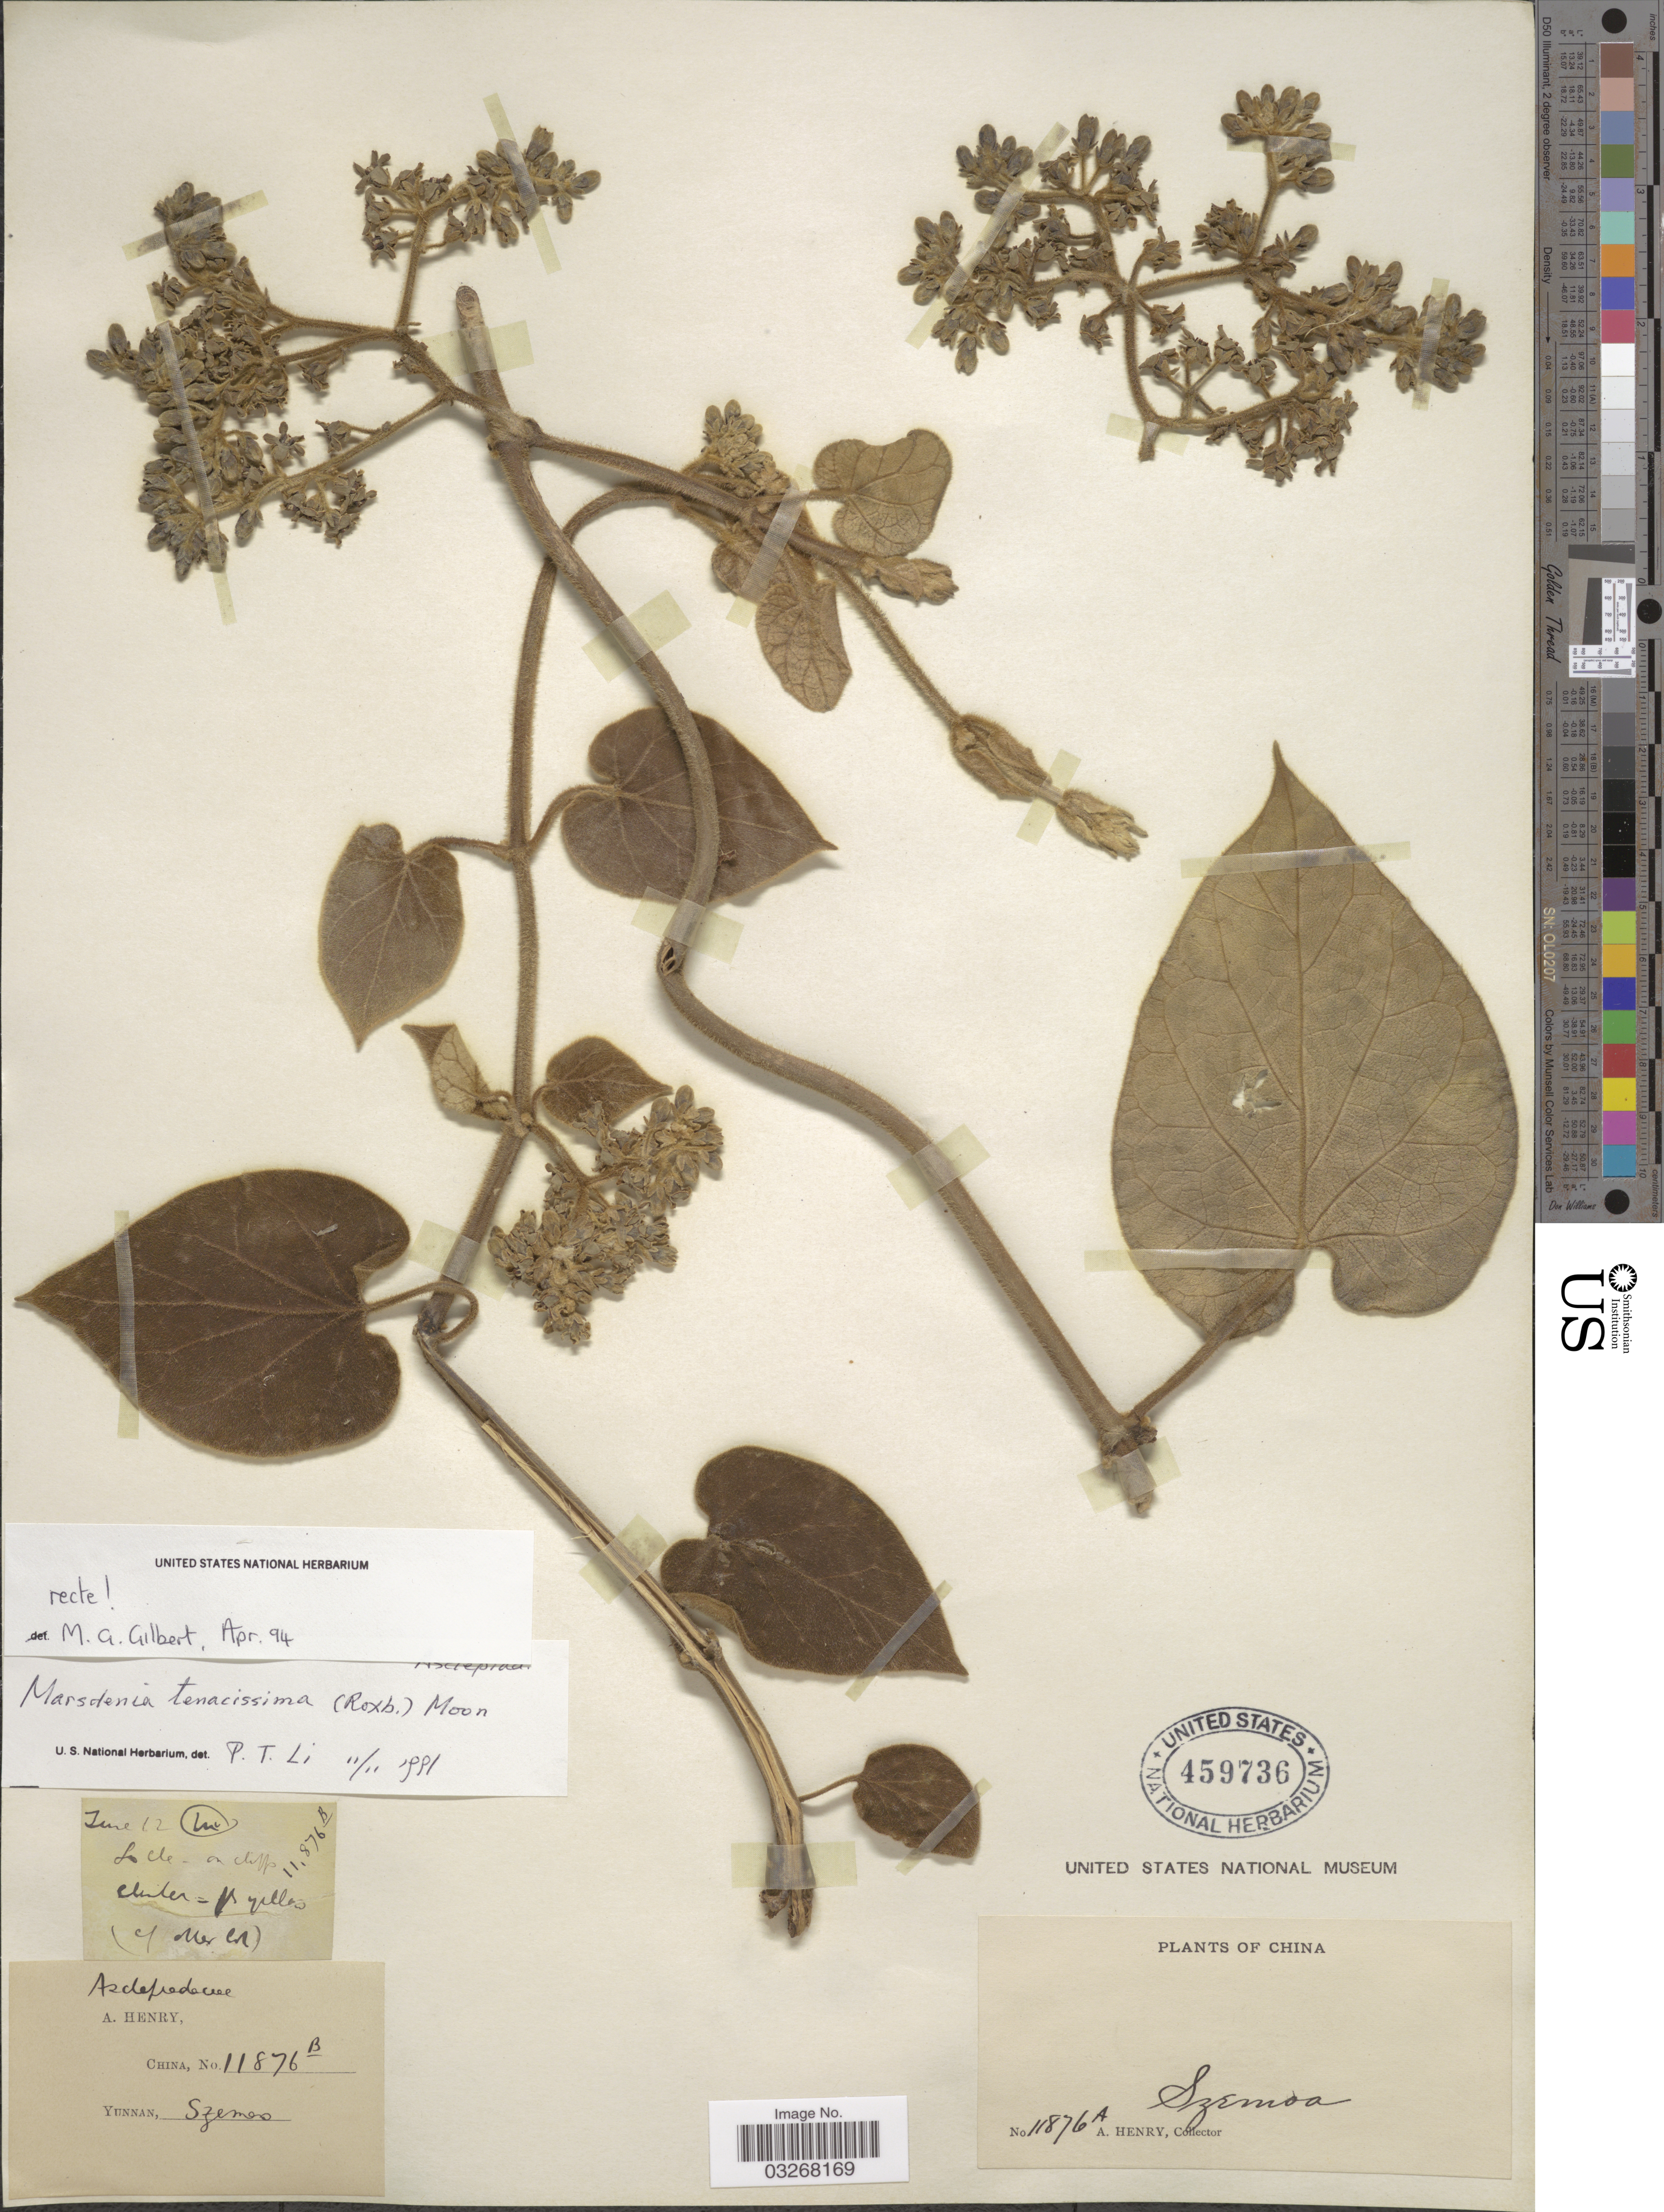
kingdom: Plantae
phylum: Tracheophyta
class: Magnoliopsida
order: Gentianales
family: Apocynaceae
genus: Marsdenia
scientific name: Marsdenia tenacissima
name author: (Roxb.) Moon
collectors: A. Henry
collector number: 11876 B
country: China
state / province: Yunnan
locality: Yunnan, Szemoa.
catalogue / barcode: US 459736